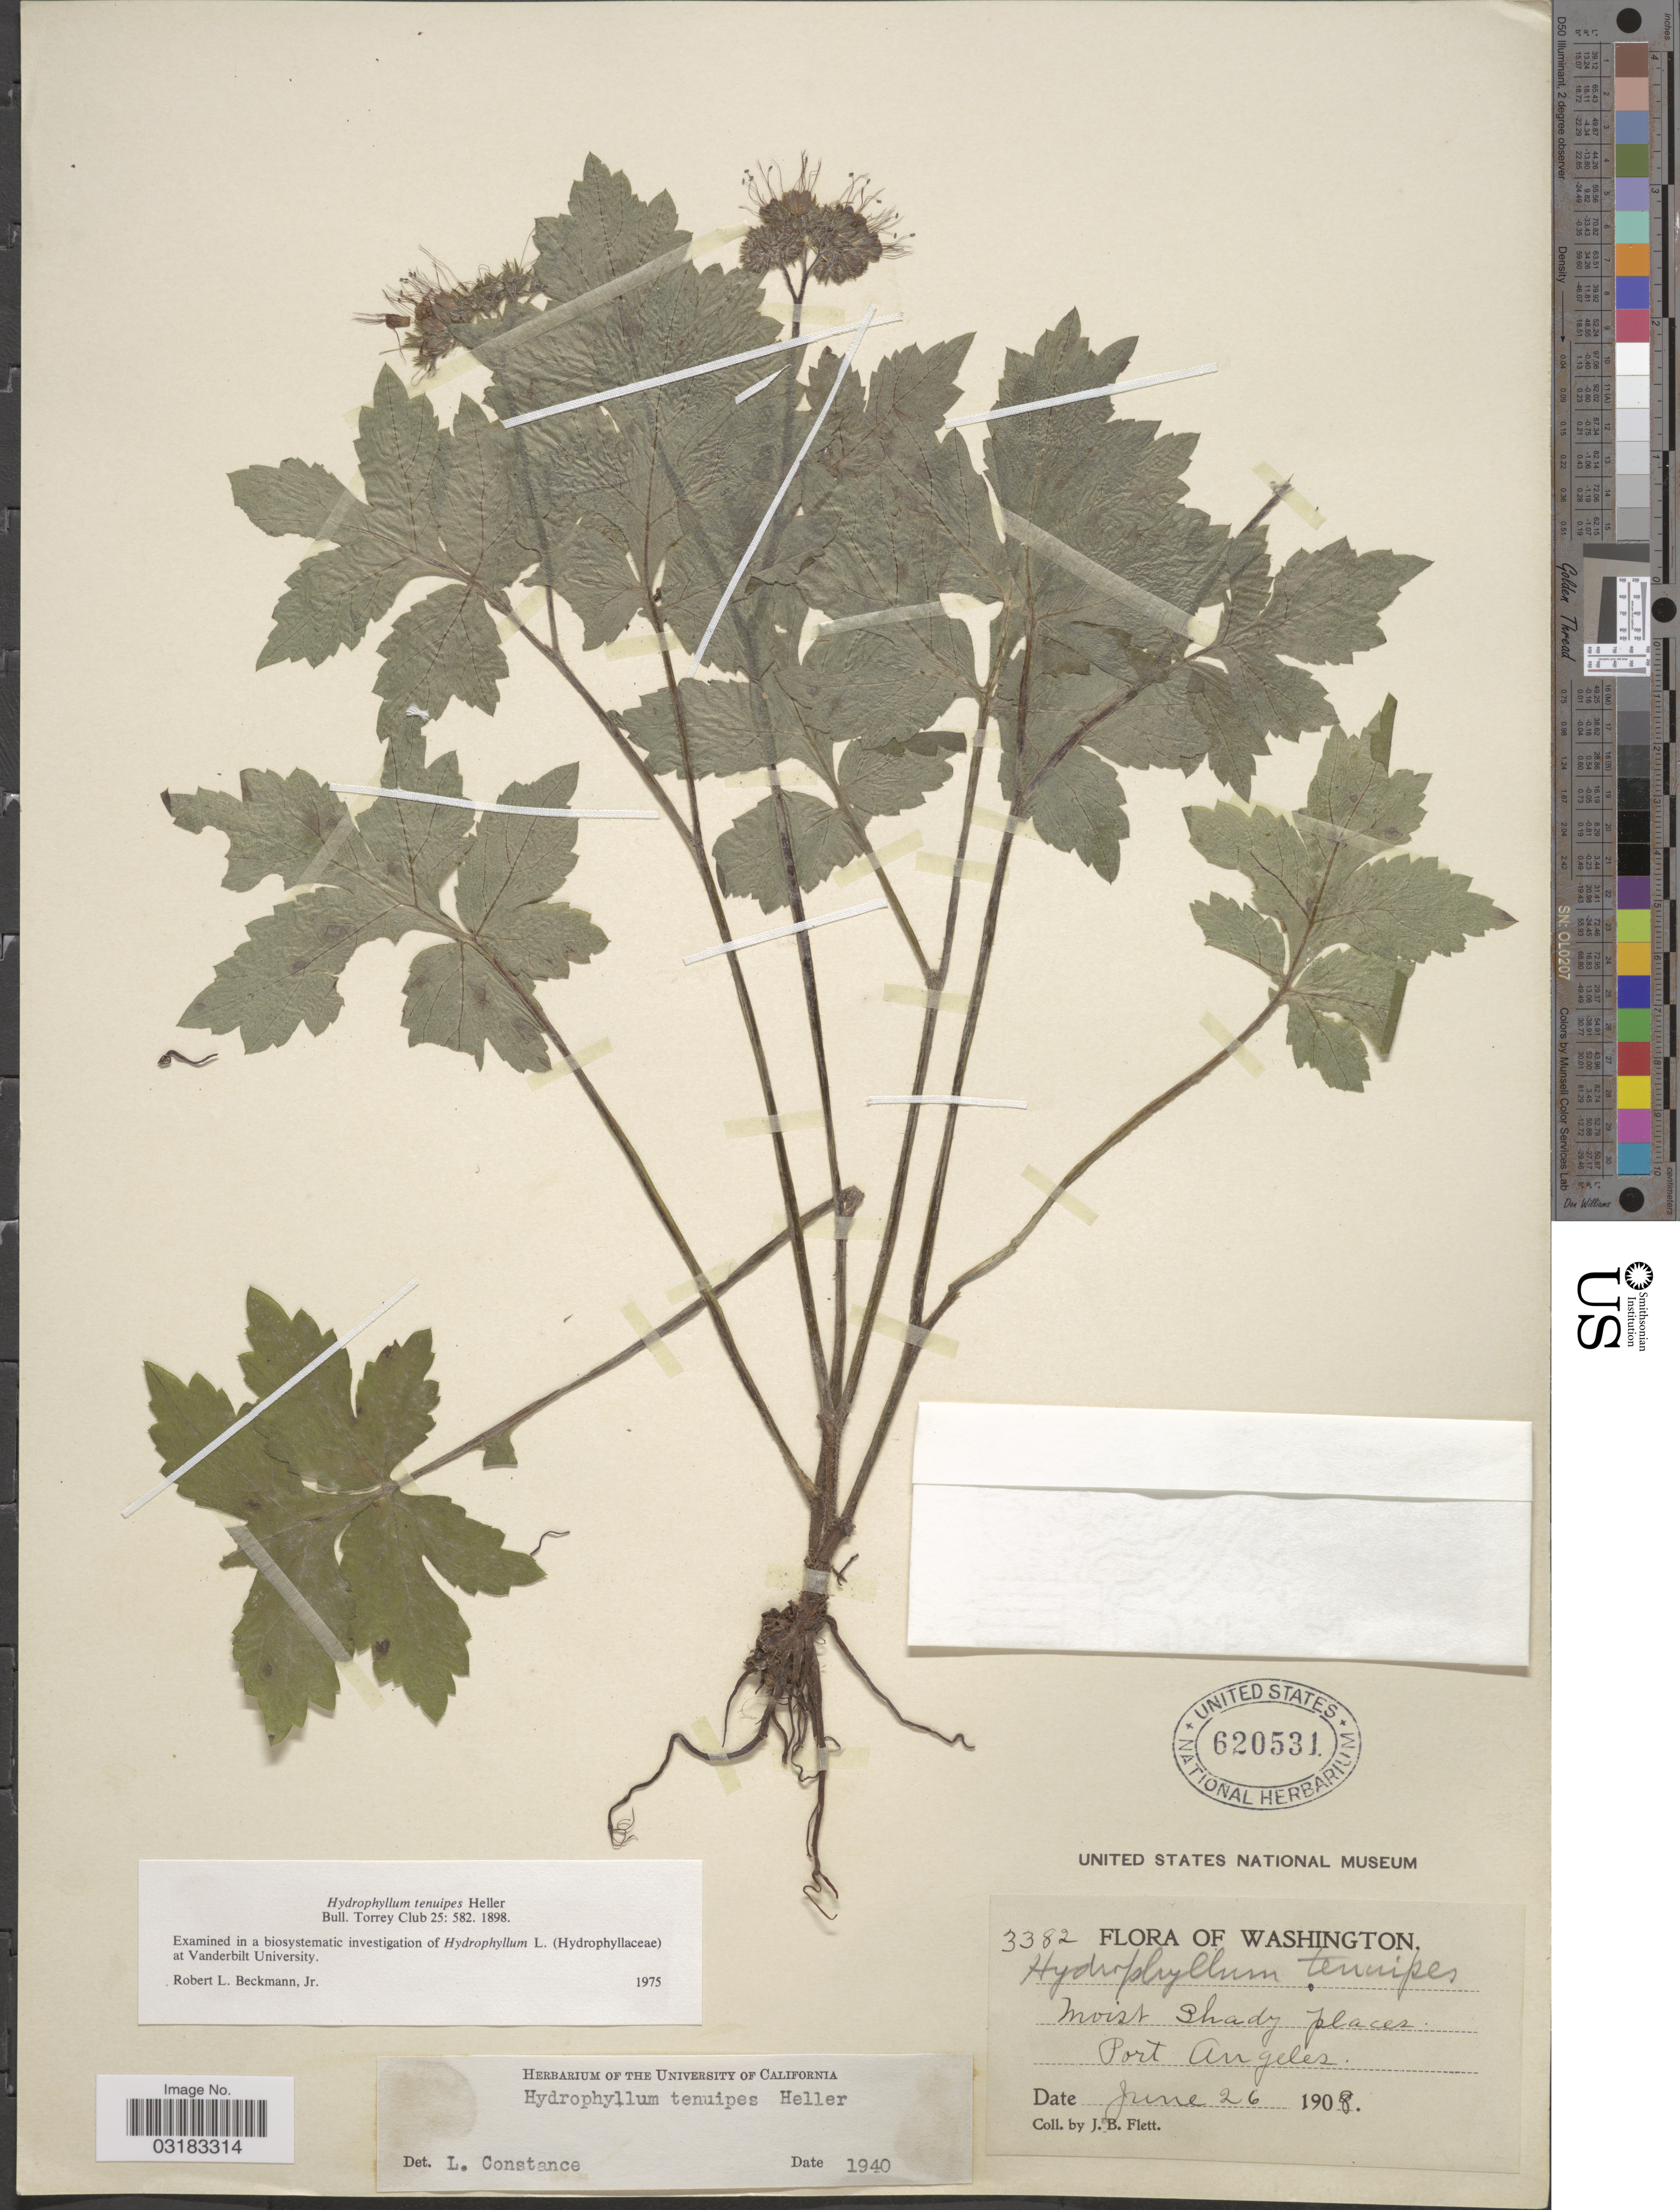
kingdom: Plantae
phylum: Tracheophyta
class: Magnoliopsida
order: Boraginales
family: Hydrophyllaceae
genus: Hydrophyllum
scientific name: Hydrophyllum tenuipes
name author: A. Heller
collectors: J. Flett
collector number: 3382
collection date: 1908-06-26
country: United States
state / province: Washington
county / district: Clallam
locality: Port Angeles.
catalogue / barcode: US 620531